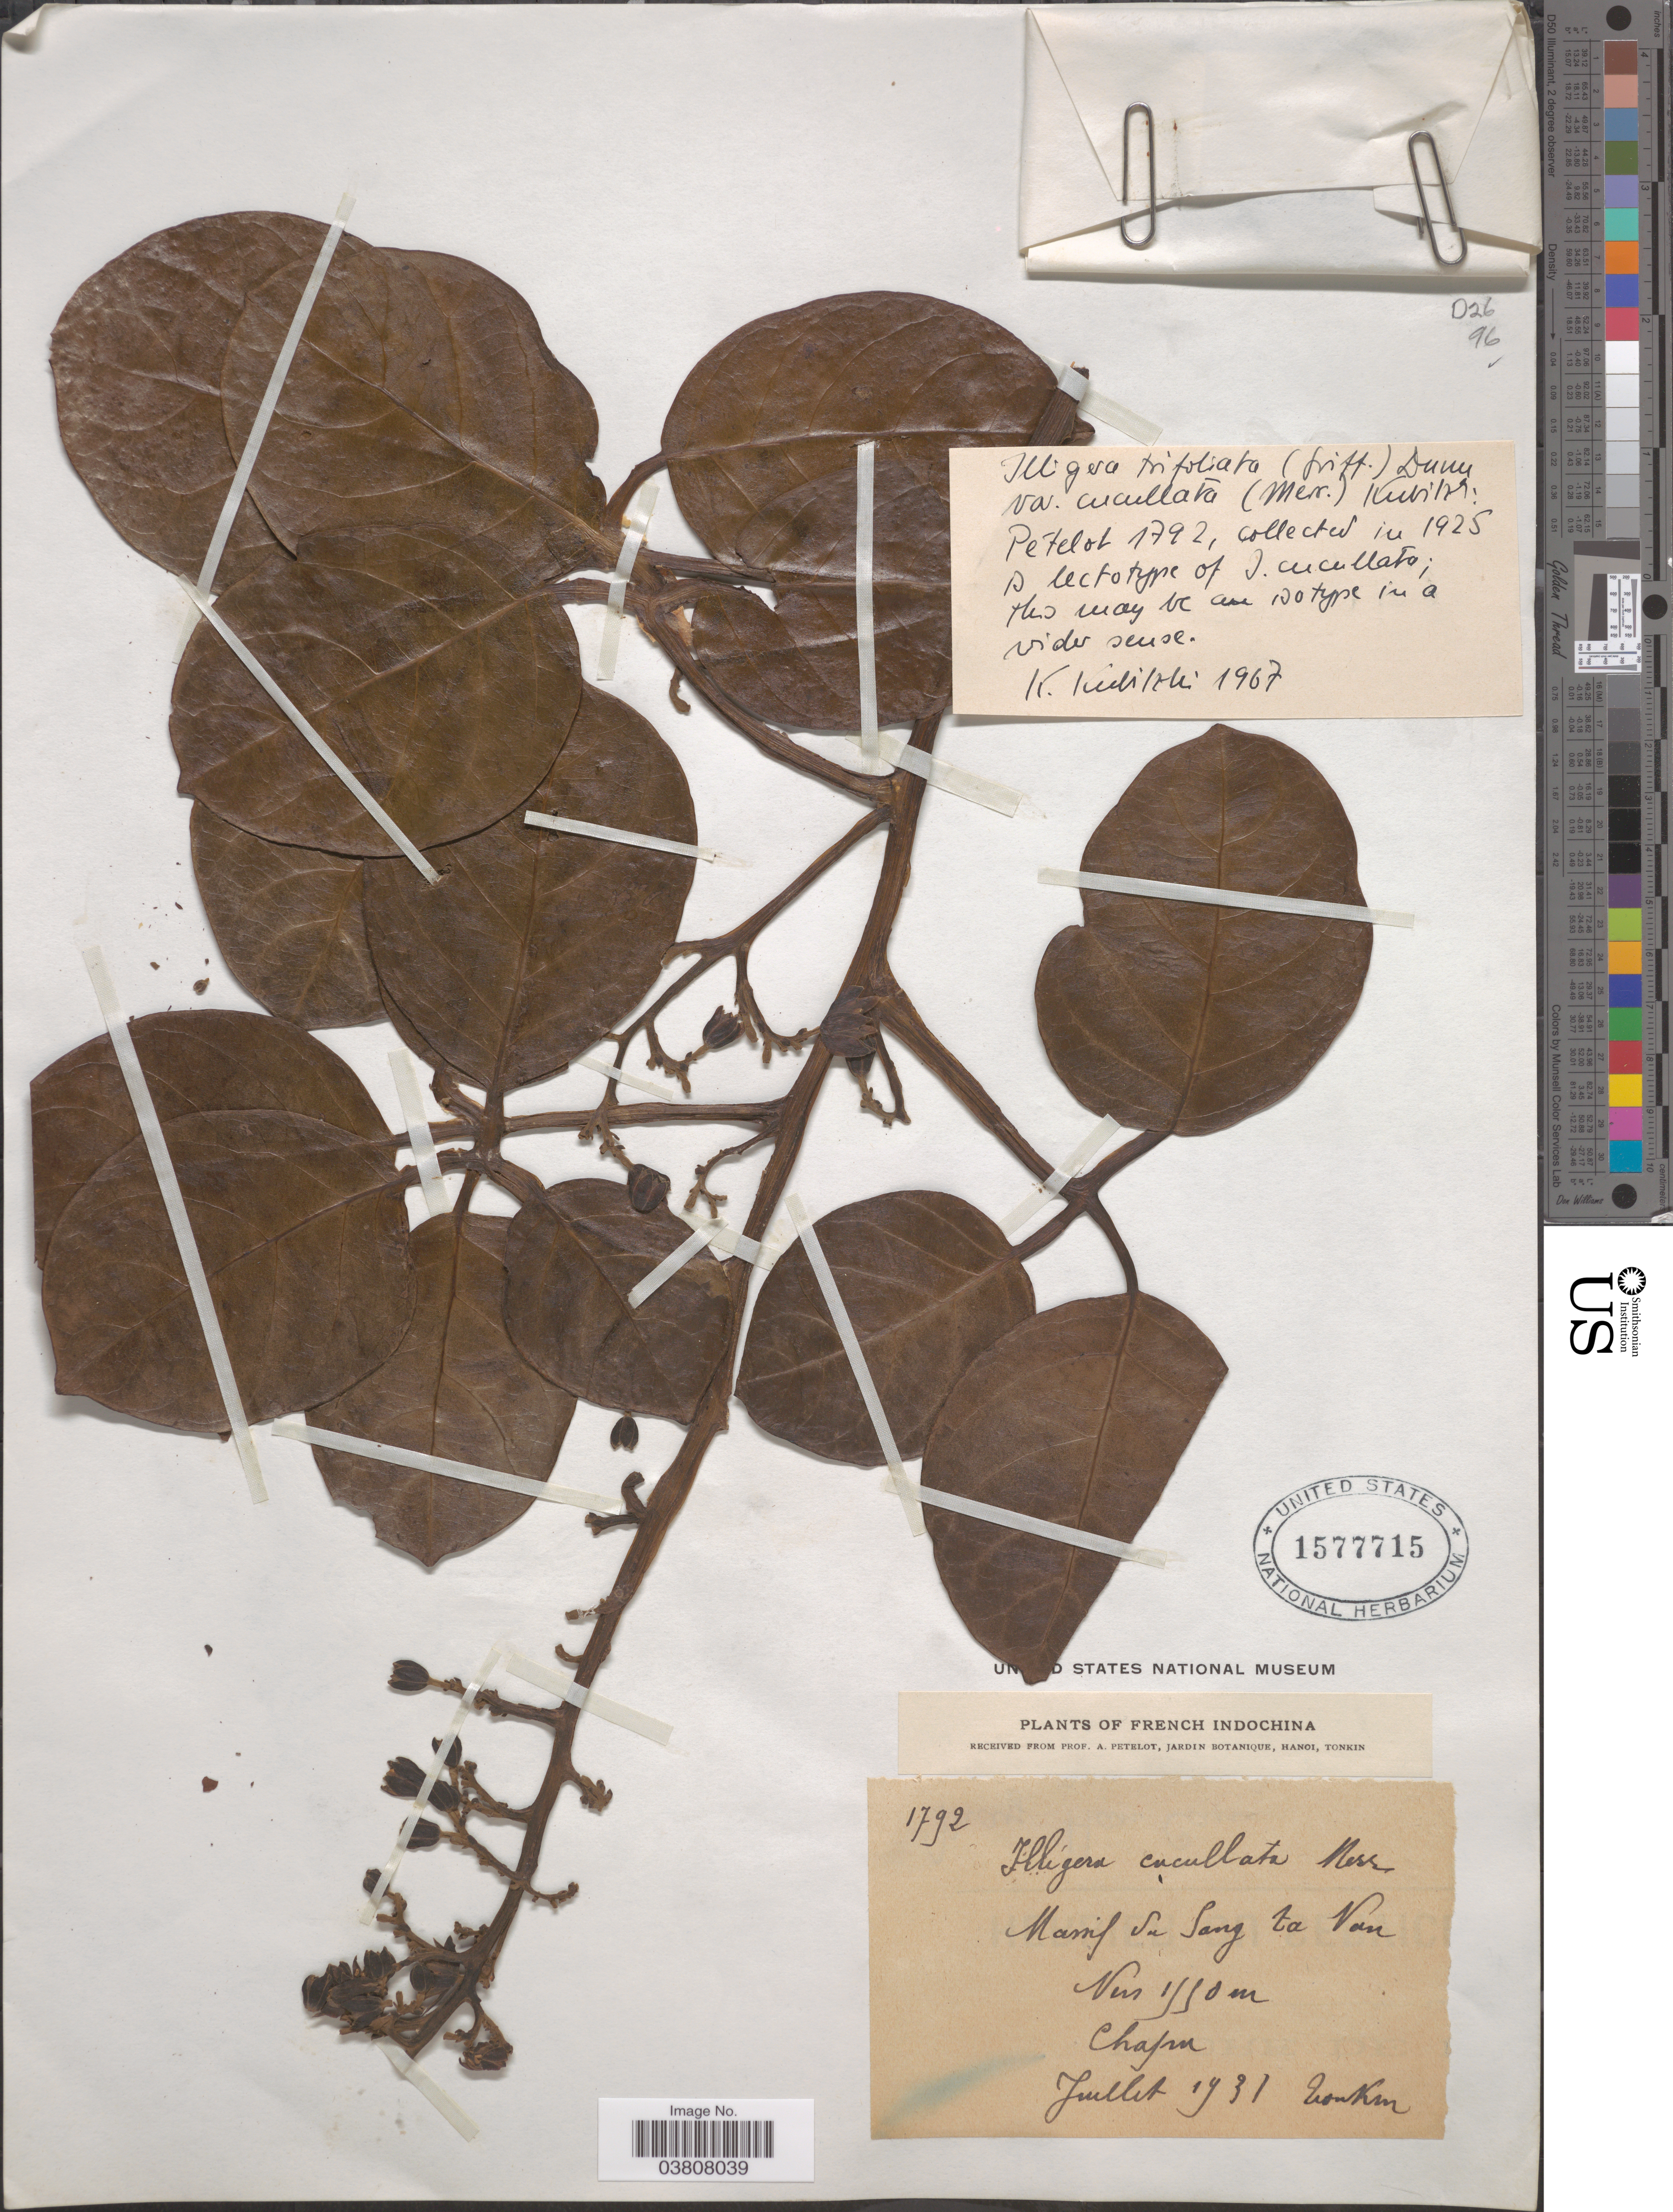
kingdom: Plantae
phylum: Tracheophyta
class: Magnoliopsida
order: Laurales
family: Hernandiaceae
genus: Illigera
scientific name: Illigera trifoliata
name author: Dunn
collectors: P. A. Pételot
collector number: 1792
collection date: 1931-07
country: Vietnam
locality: French Indochina. Massif du Sang ta Van. Chapa.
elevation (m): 1550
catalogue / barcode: US 1577715